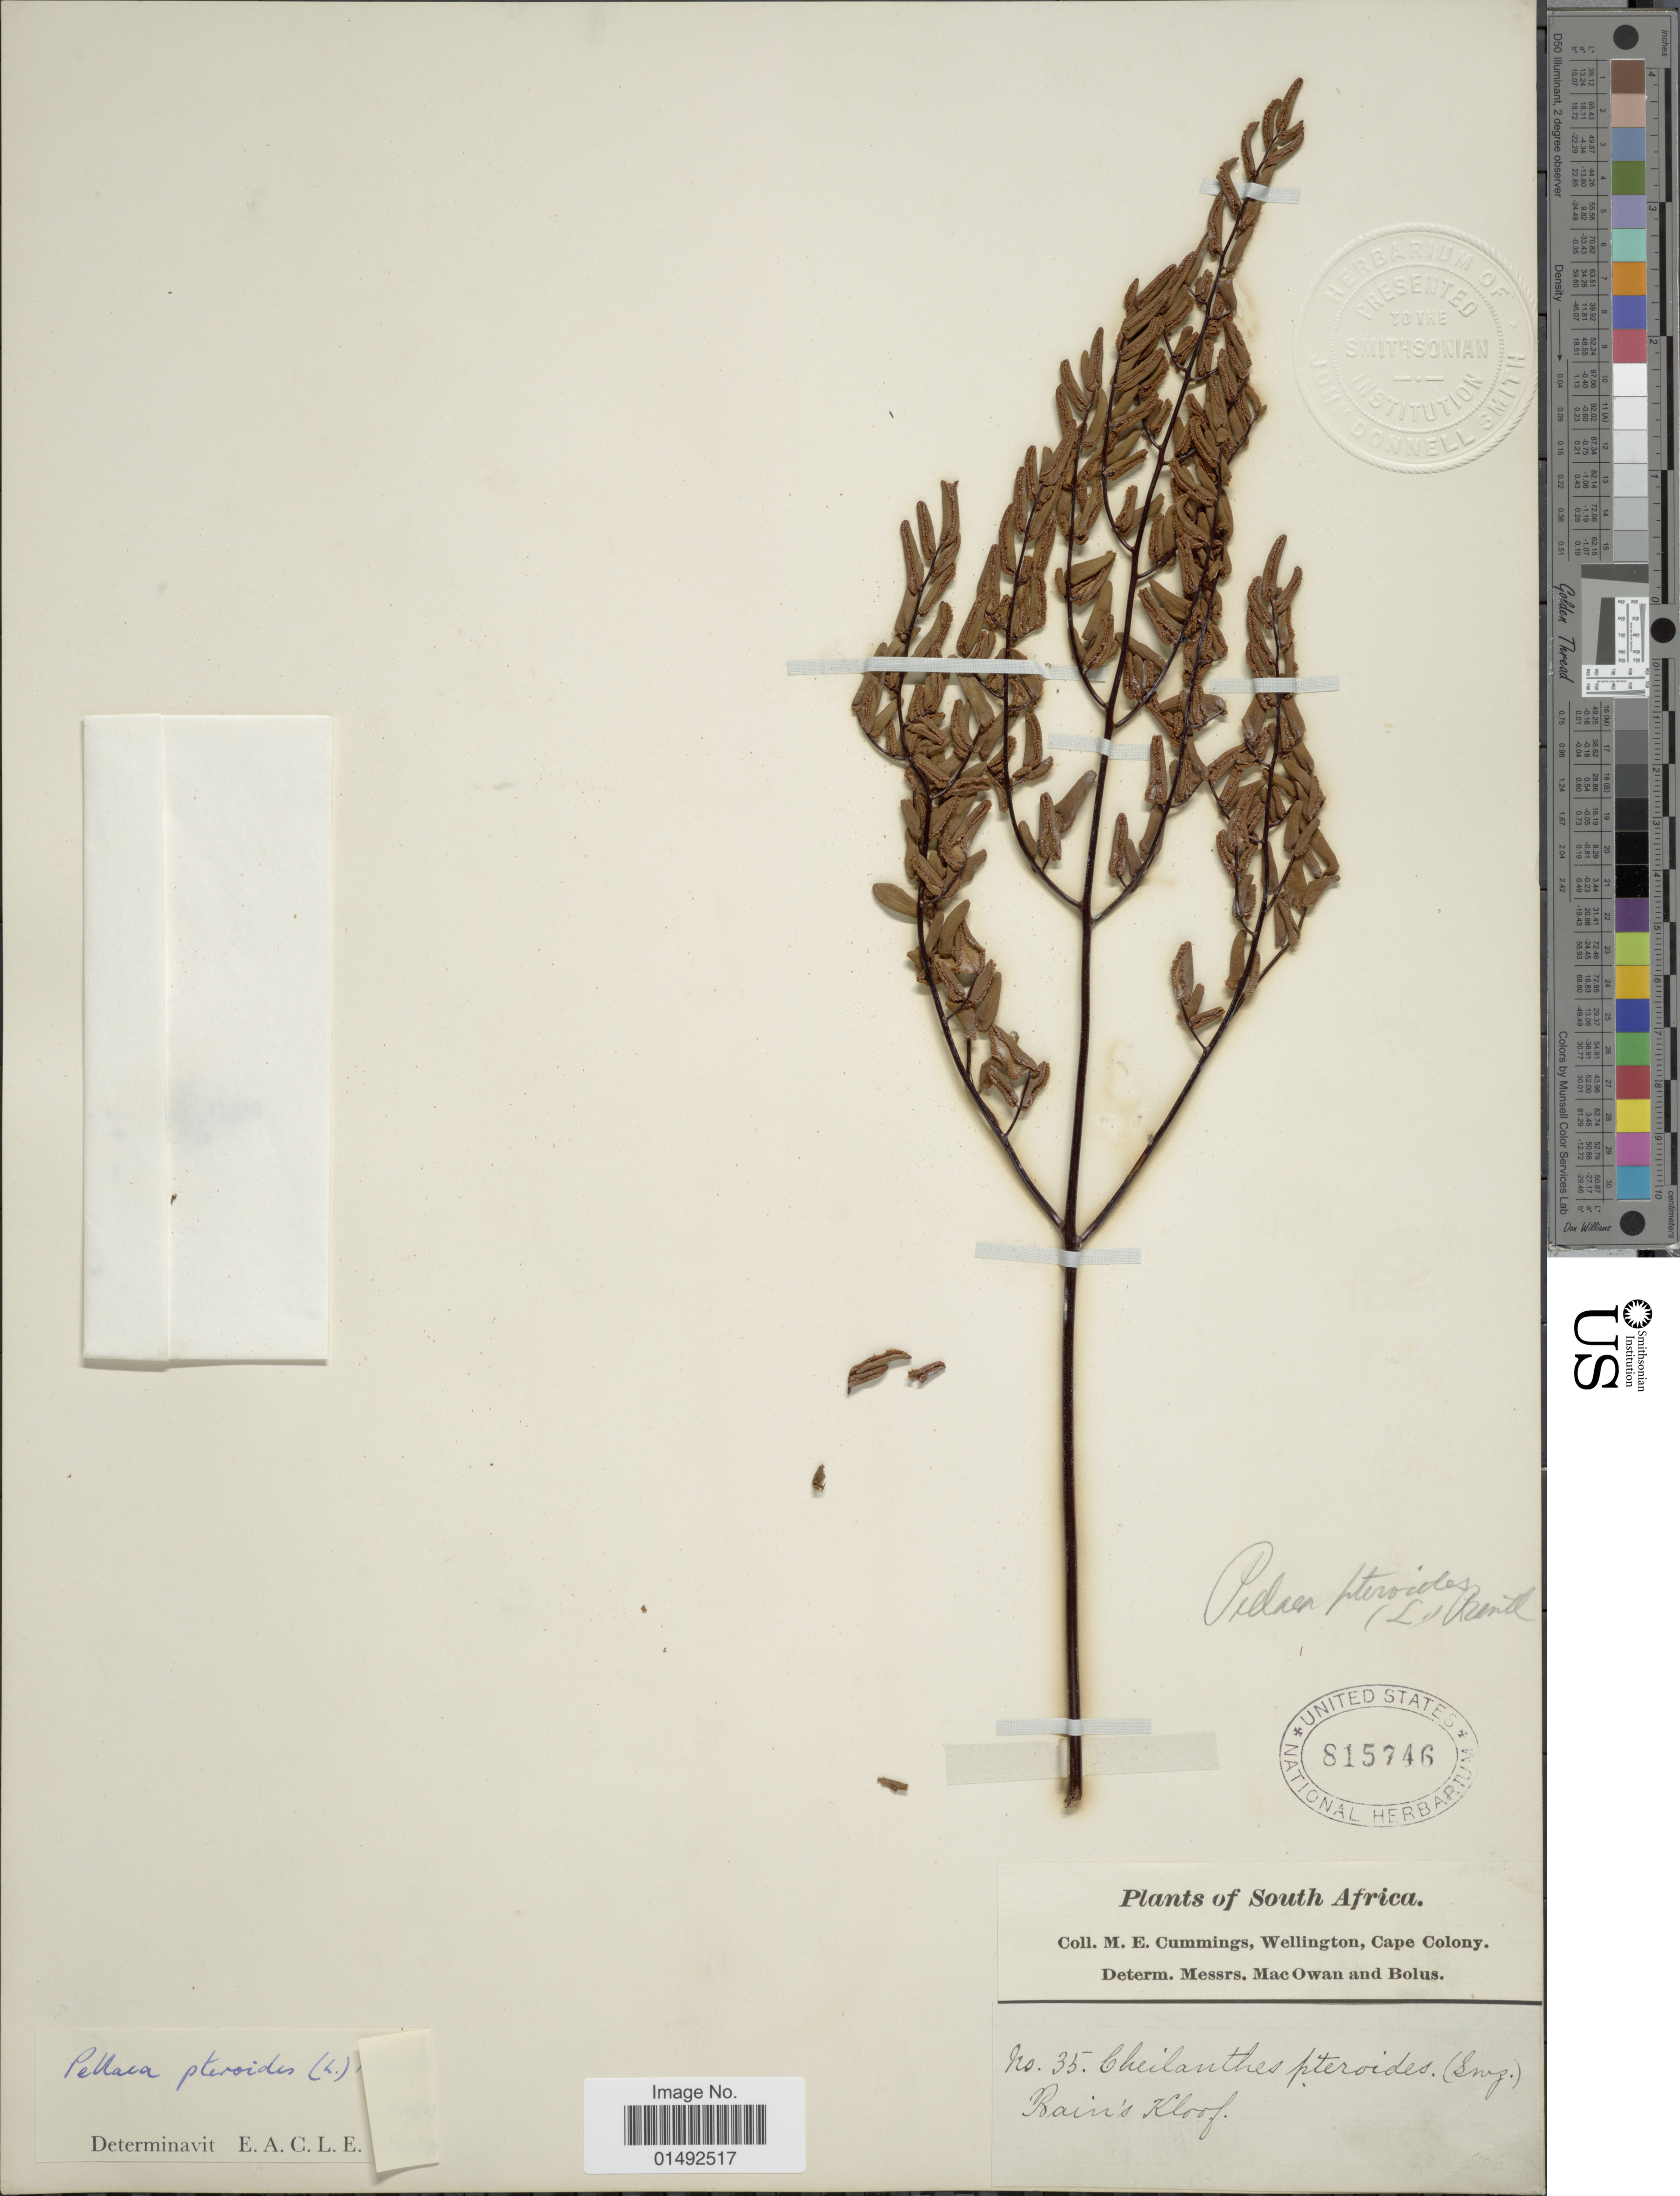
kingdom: Plantae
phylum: Tracheophyta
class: Polypodiopsida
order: Polypodiales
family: Pteridaceae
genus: Pellaea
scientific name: Pellaea pteroides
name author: (L.) Prantl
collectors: M. E. Cummings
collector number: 35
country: South Africa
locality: Bain's Kloof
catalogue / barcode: US 815746